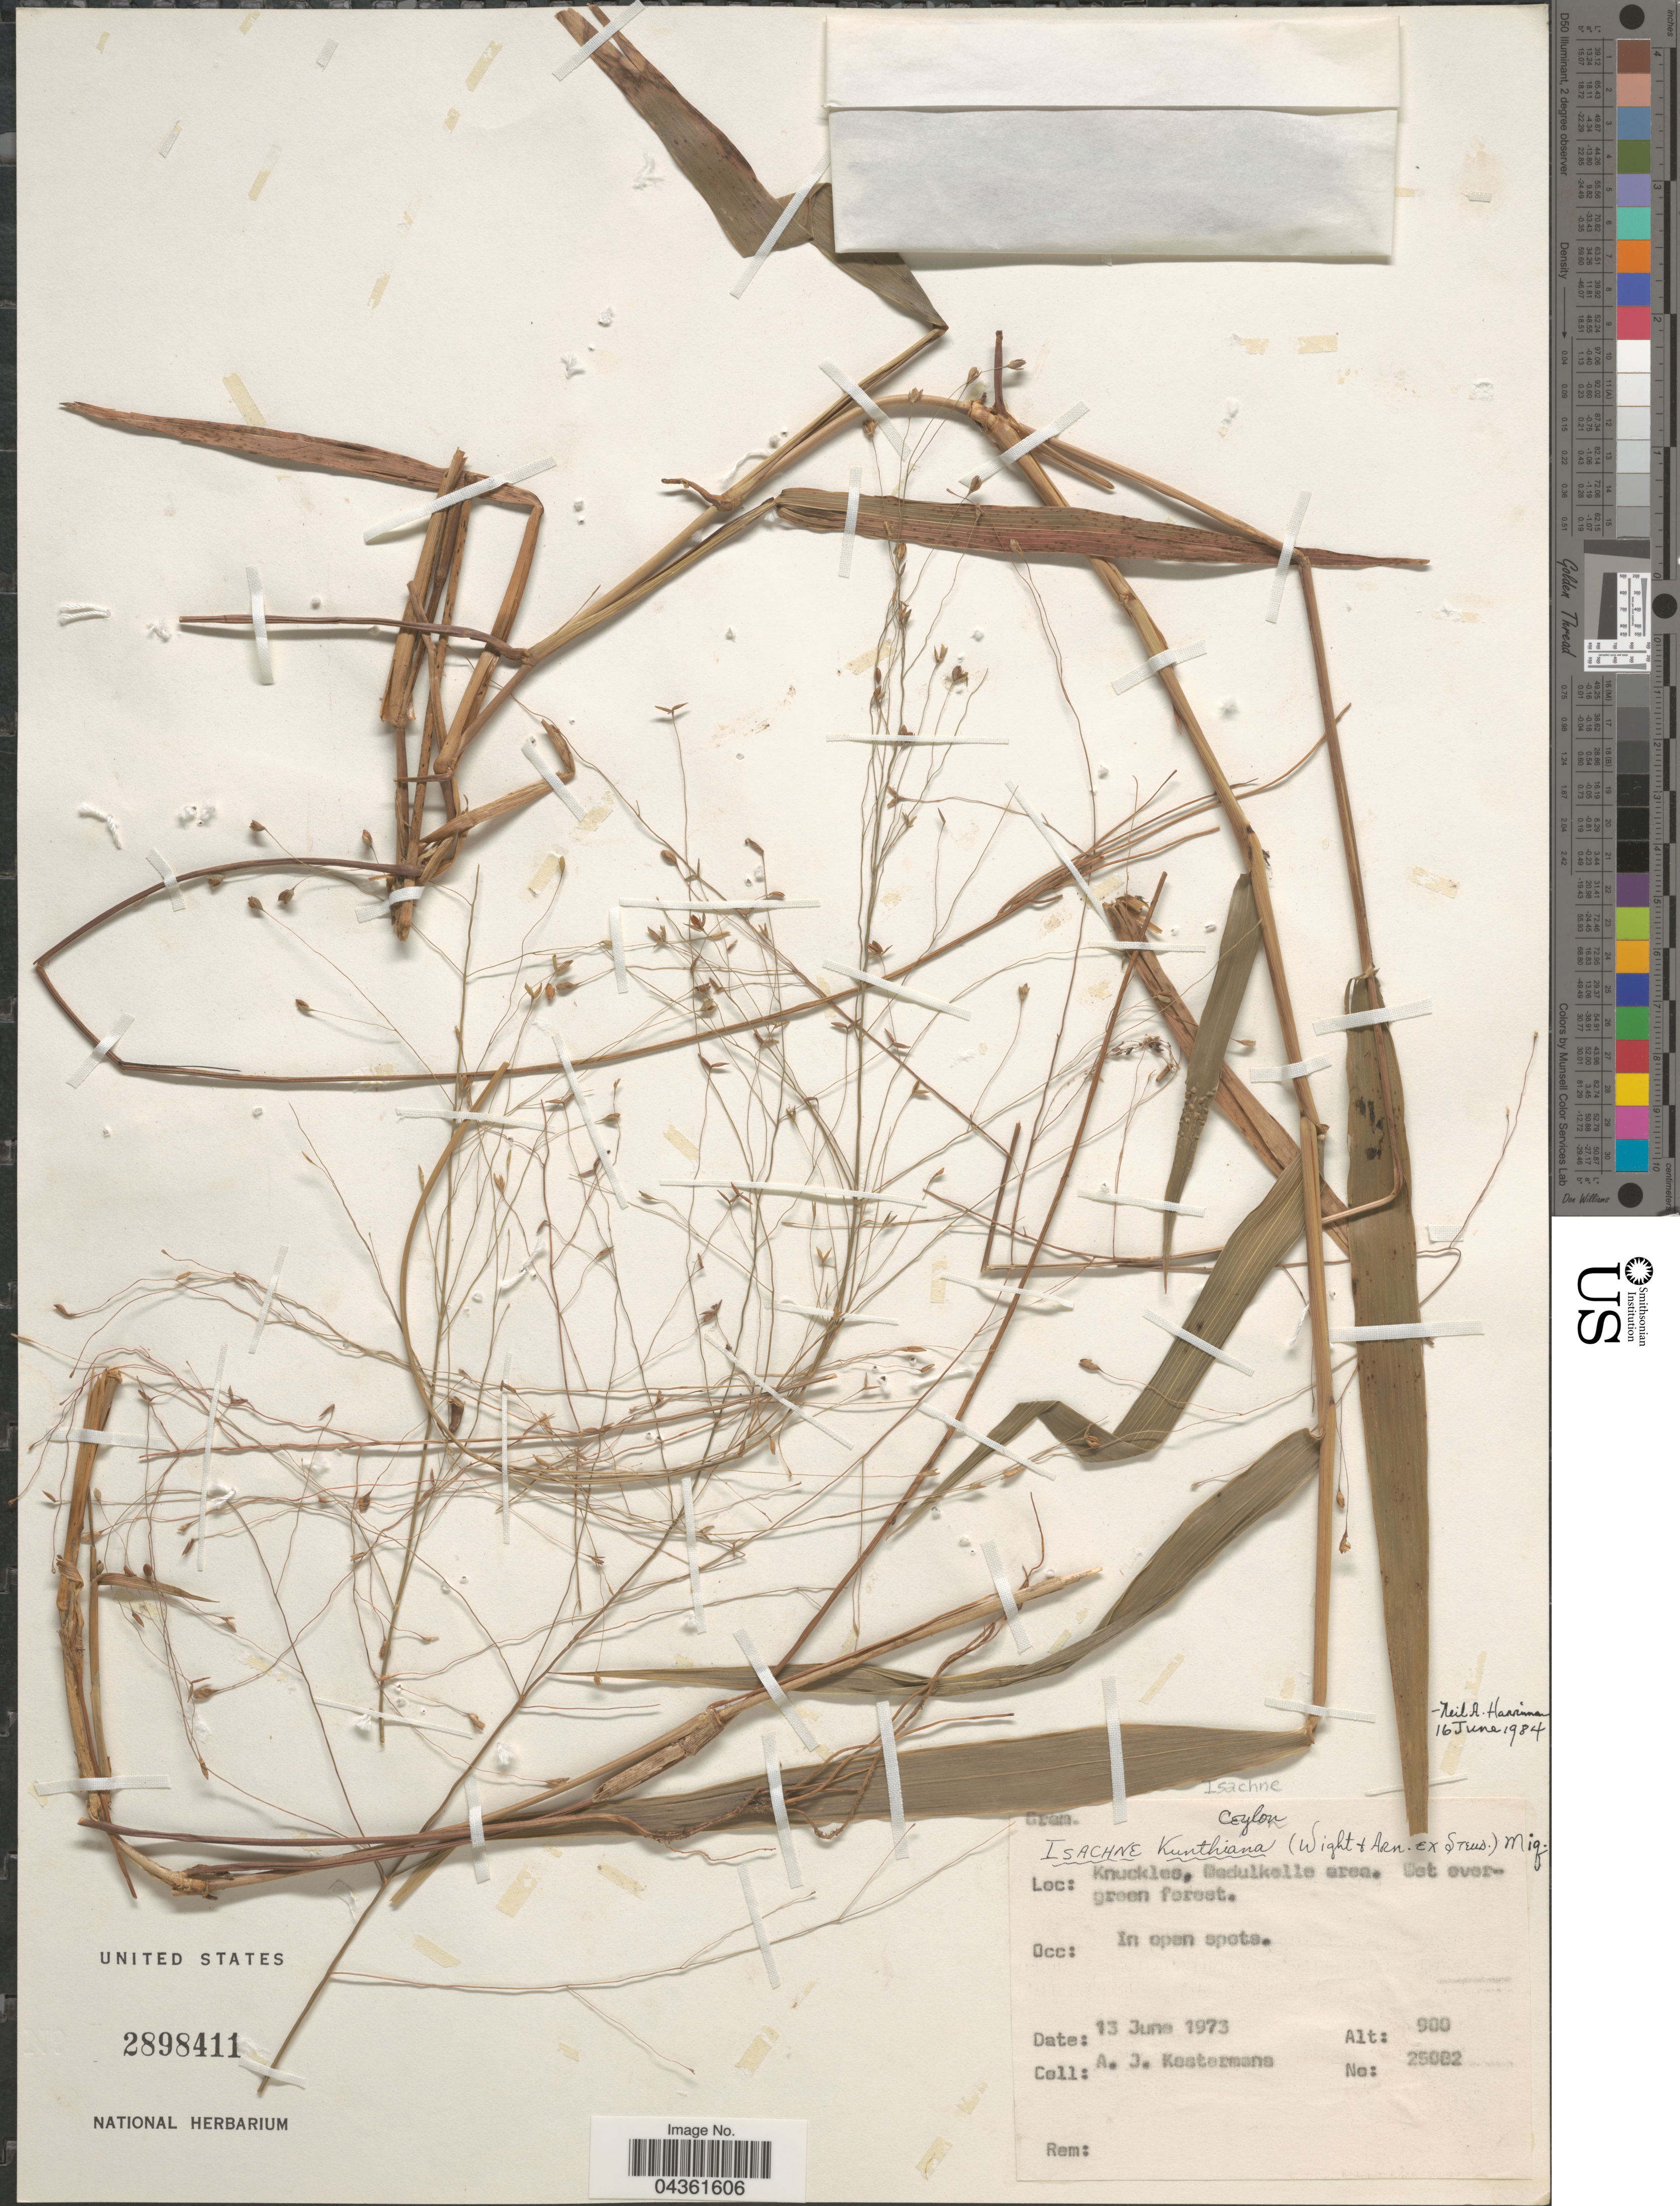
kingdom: Plantae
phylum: Tracheophyta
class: Liliopsida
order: Poales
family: Poaceae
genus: Isachne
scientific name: Isachne kunthiana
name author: (Wight & Arn. ex Steud.) Miq.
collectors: A. J. G. Kostermans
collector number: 25082*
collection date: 1973-06-13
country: Sri Lanka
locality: Ceylon. Knuckles, Madulkelle area. Wet evergreen forest.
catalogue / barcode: US 2898411